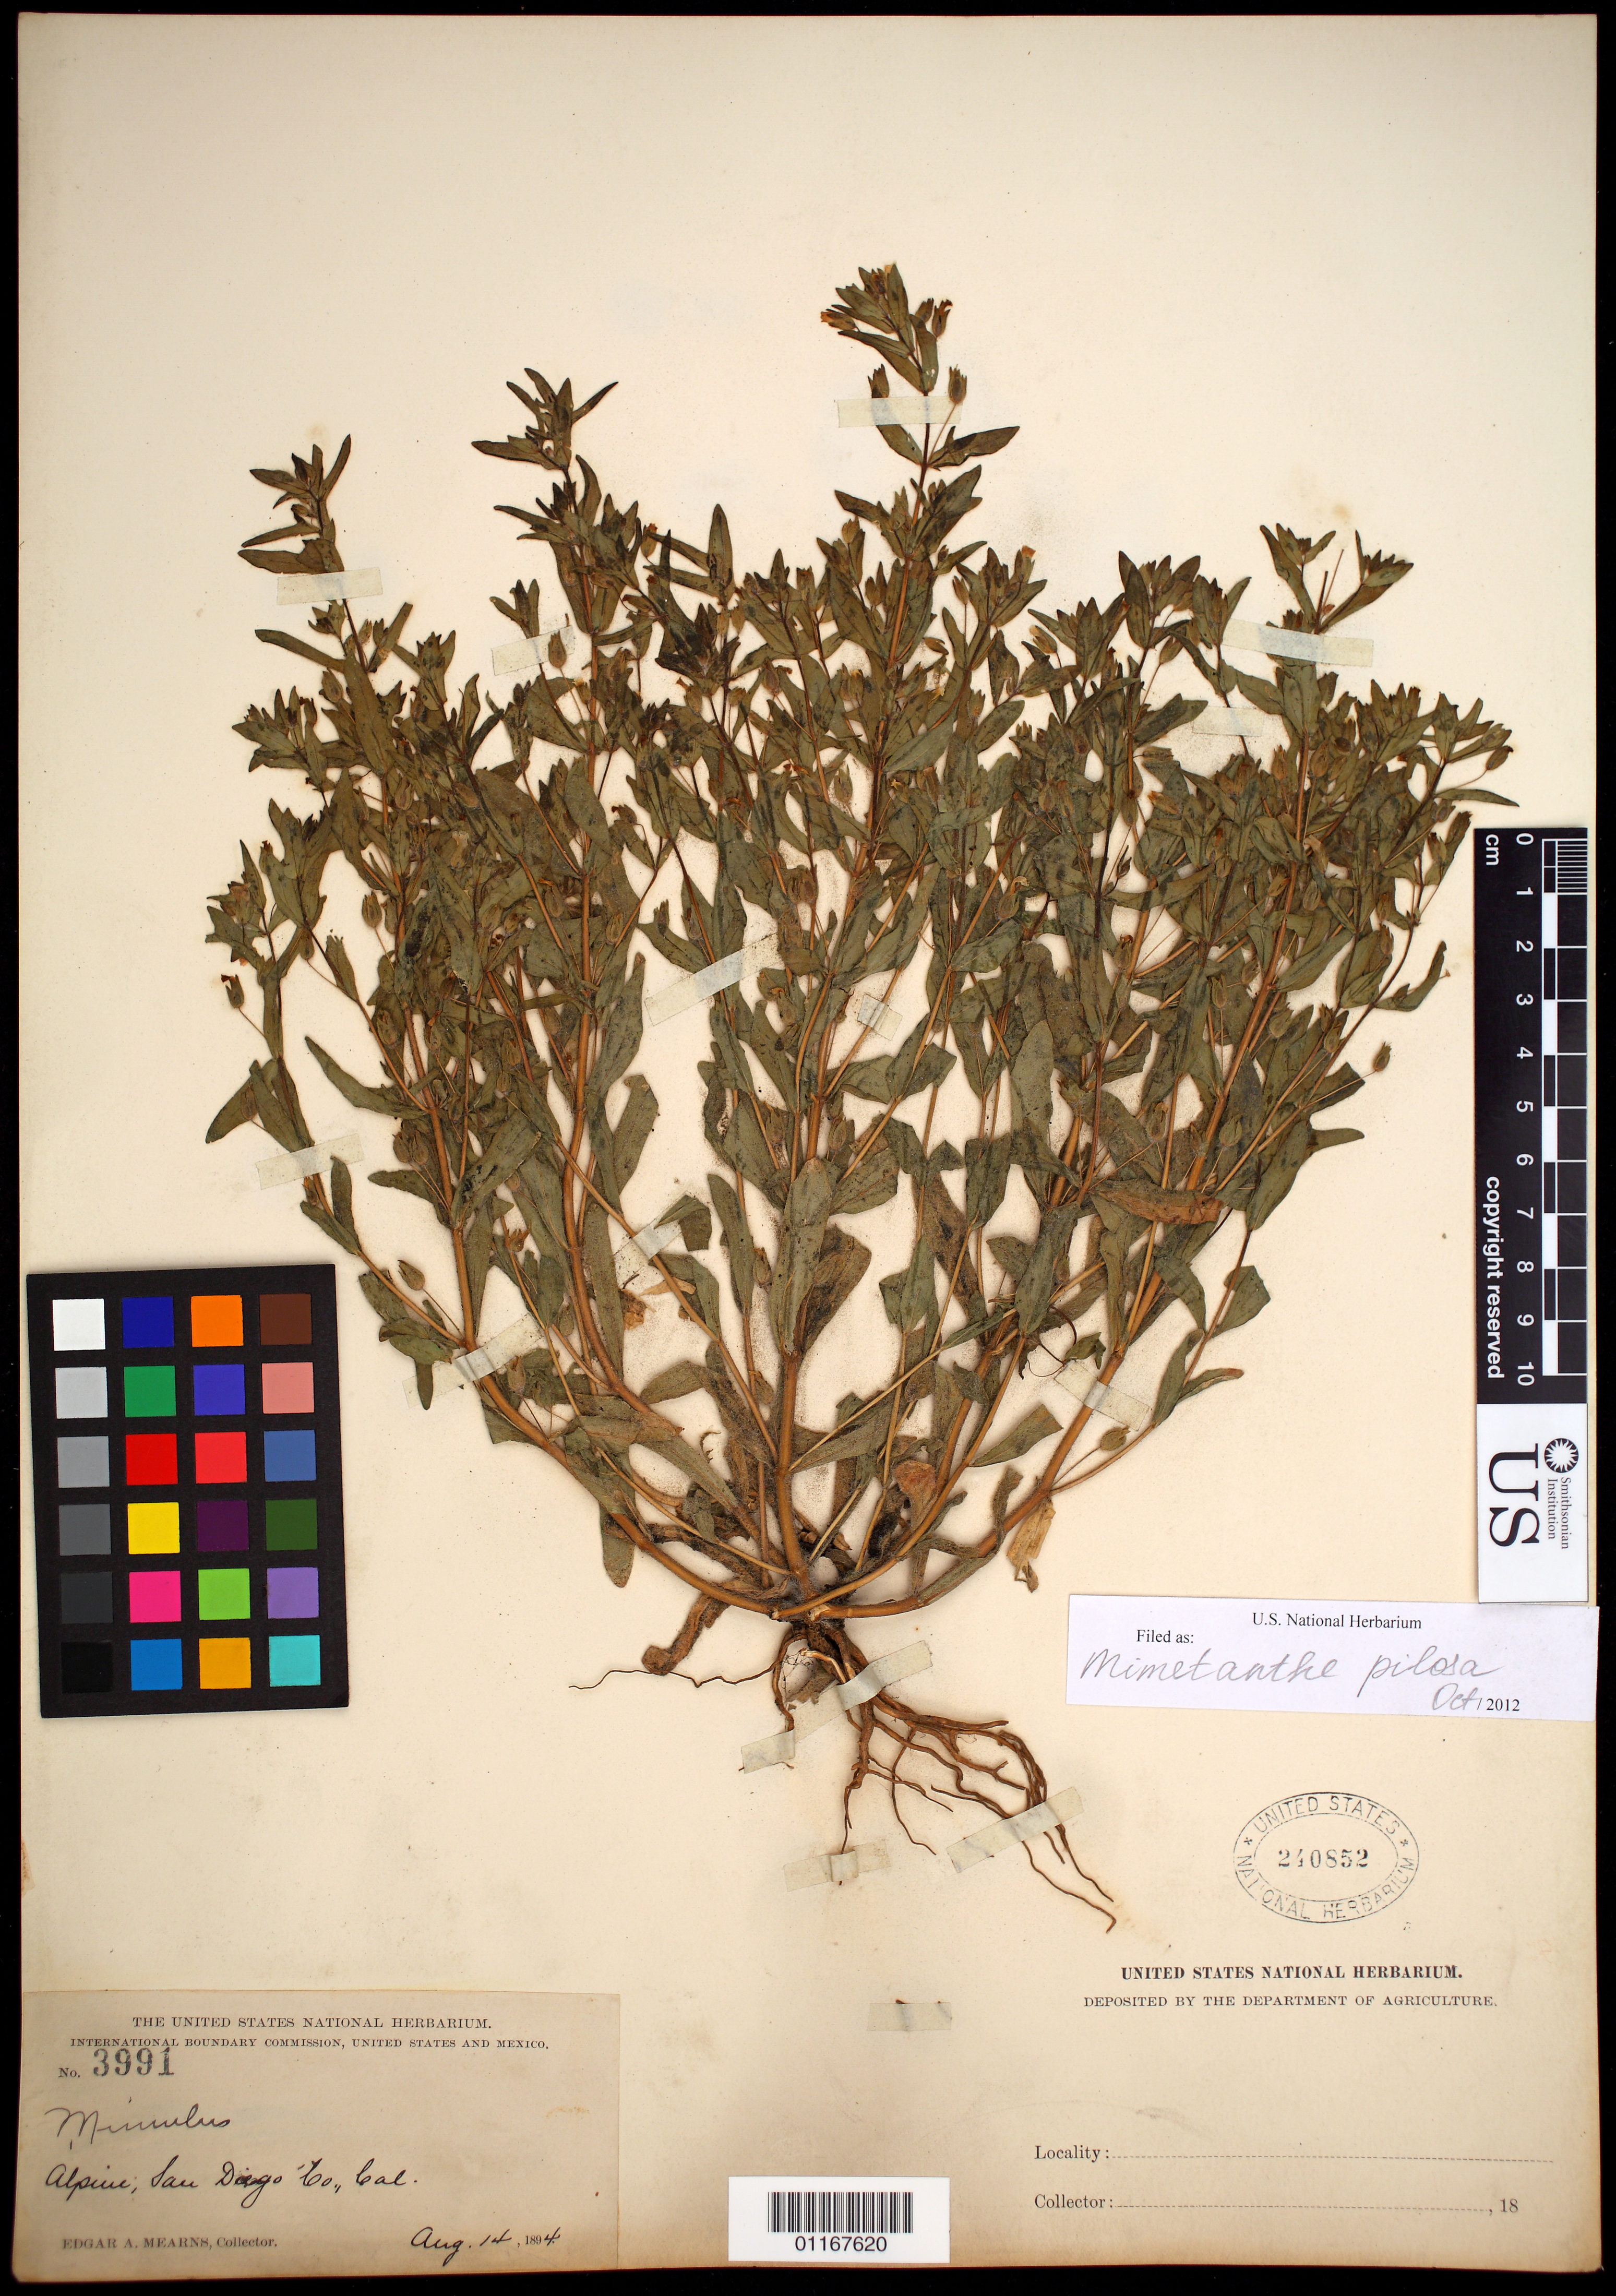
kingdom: Plantae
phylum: Tracheophyta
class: Magnoliopsida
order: Lamiales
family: Phrymaceae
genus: Mimetanthe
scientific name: Mimetanthe pilosa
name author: (Benth.) Greene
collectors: E. A. Mearns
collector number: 3991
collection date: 1894-08-14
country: United States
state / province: California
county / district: San Diego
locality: Alpine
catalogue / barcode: US 240852